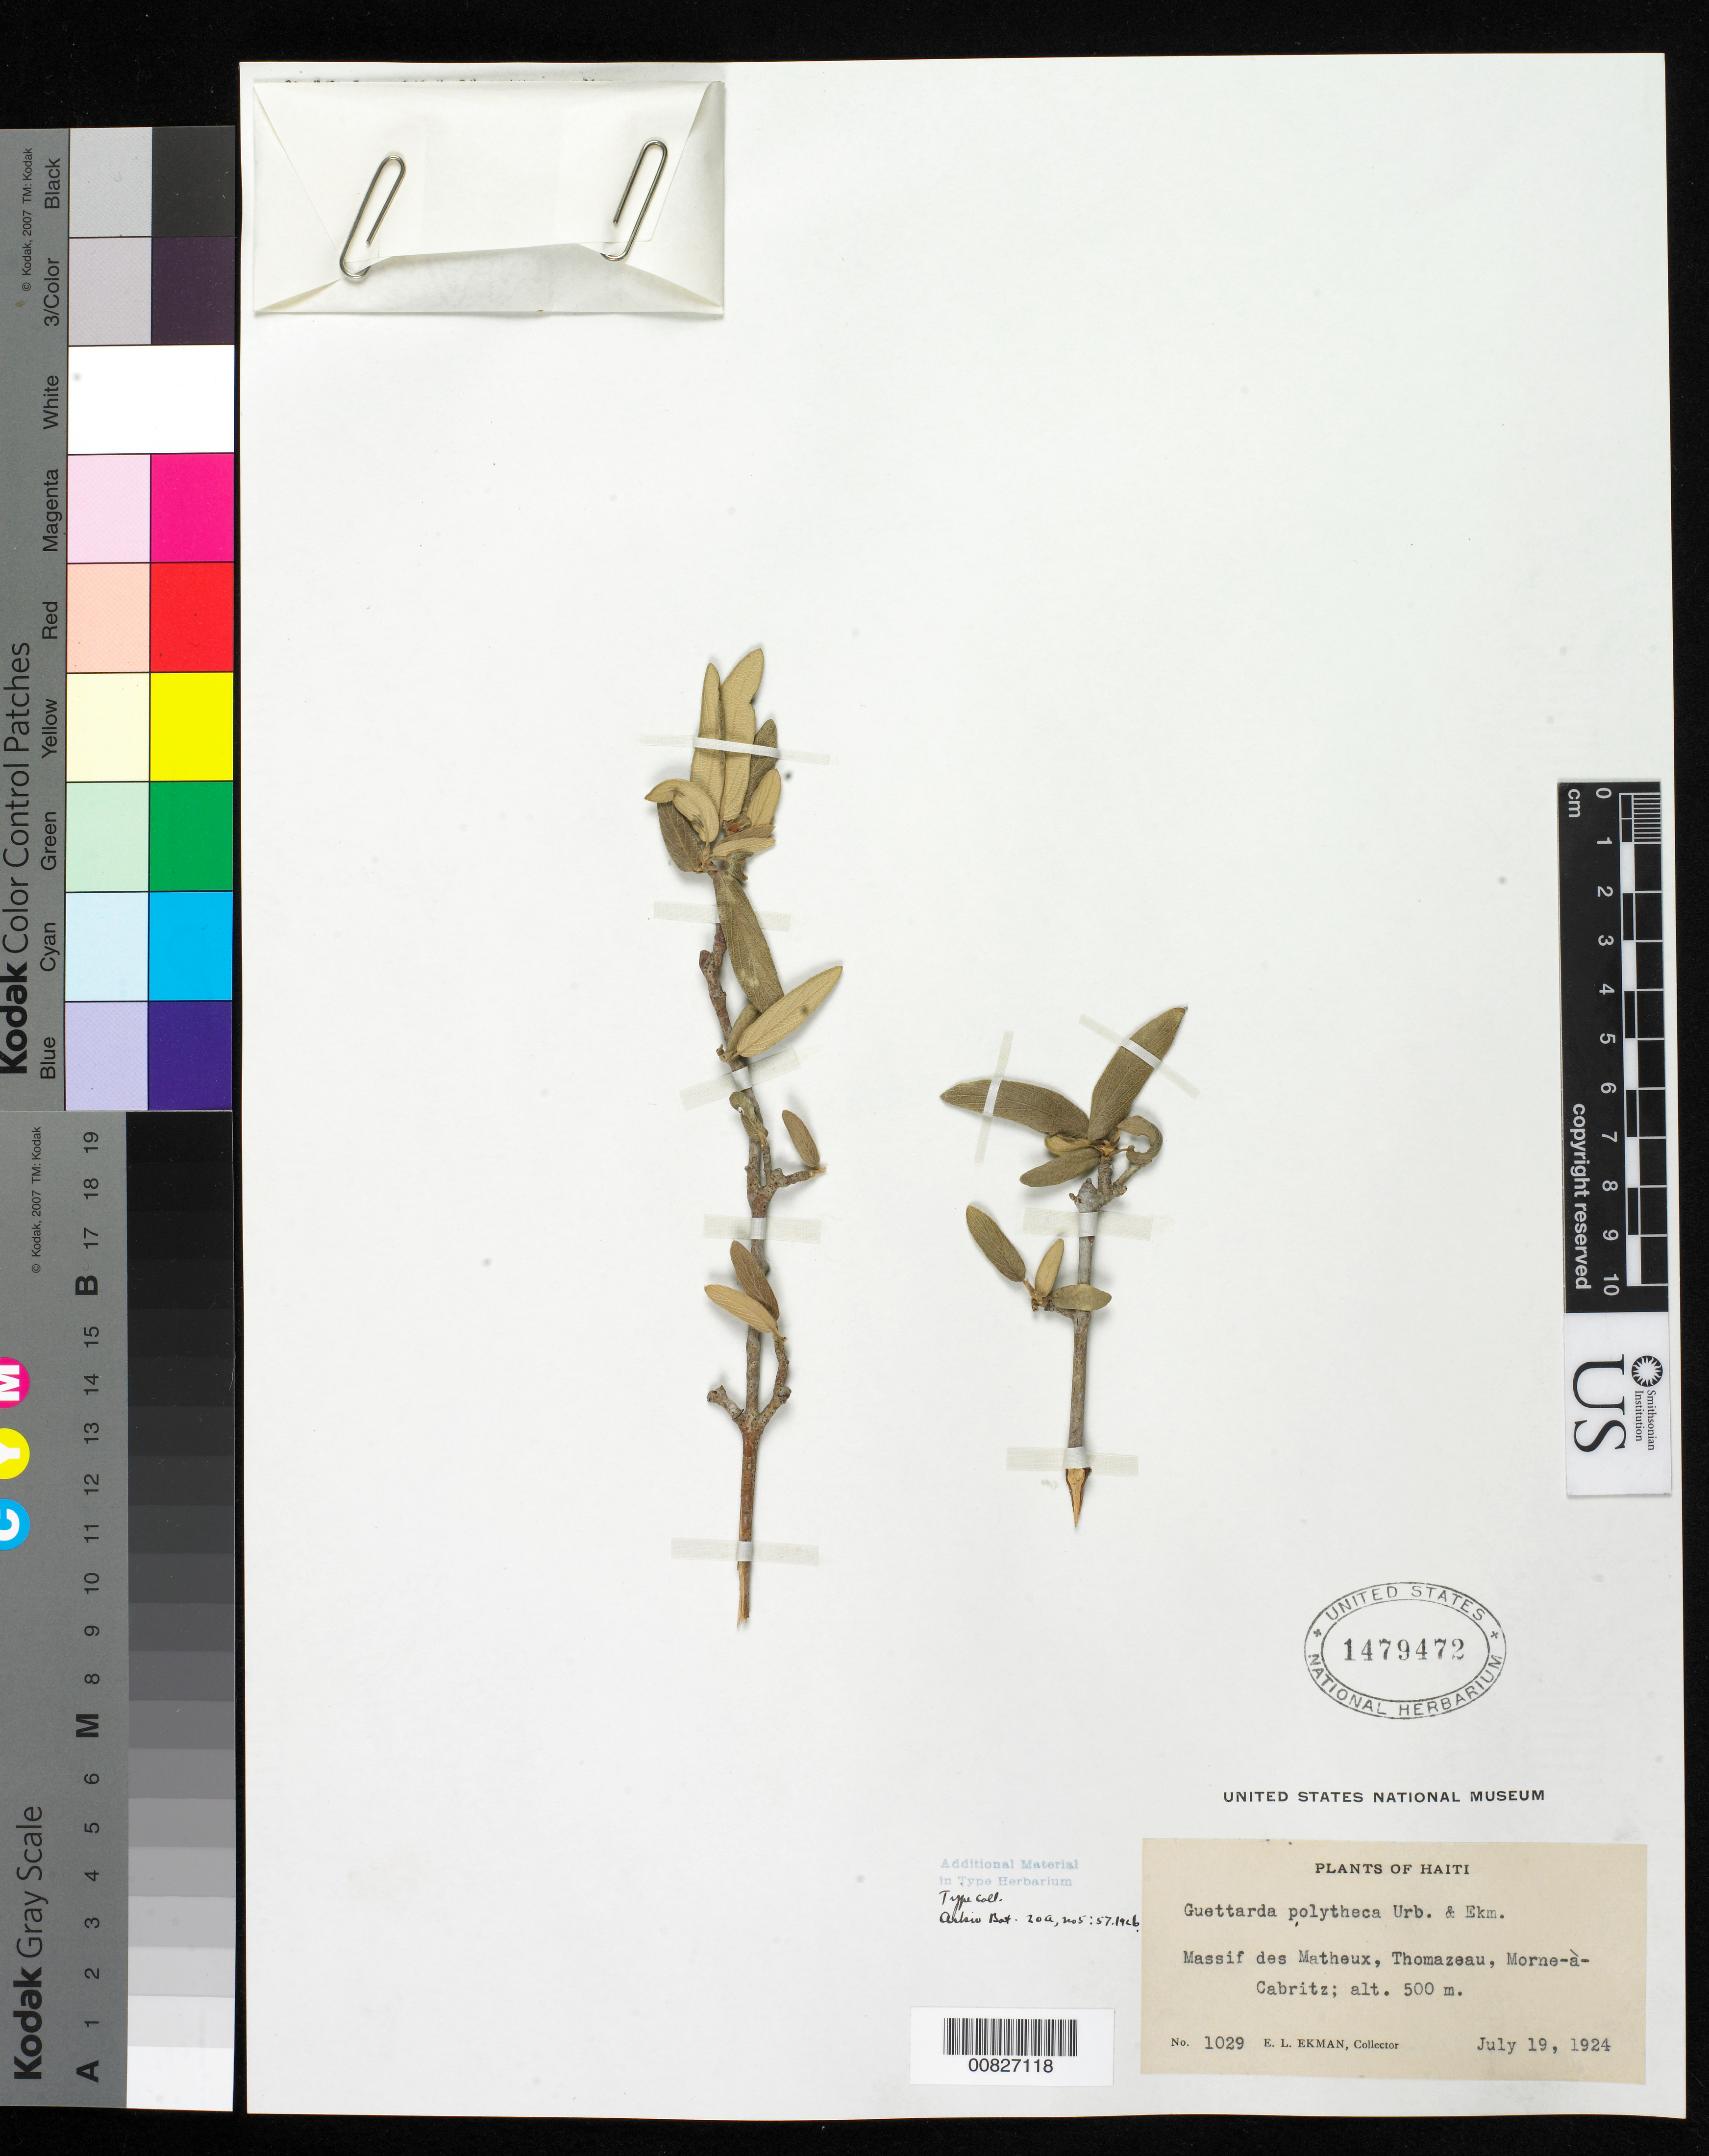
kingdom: Plantae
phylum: Tracheophyta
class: Magnoliopsida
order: Gentianales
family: Rubiaceae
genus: Guettarda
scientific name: Guettarda polytheca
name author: Urb. & Ekman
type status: Isotype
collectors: E. L. Ekman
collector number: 1029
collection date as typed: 19 Jul 1924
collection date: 1924-07-19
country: Haiti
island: Hispaniola Island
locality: Massif des Matheux, Thomazeau, Morne-à-Cabritz.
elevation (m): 500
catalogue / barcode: US 1479472